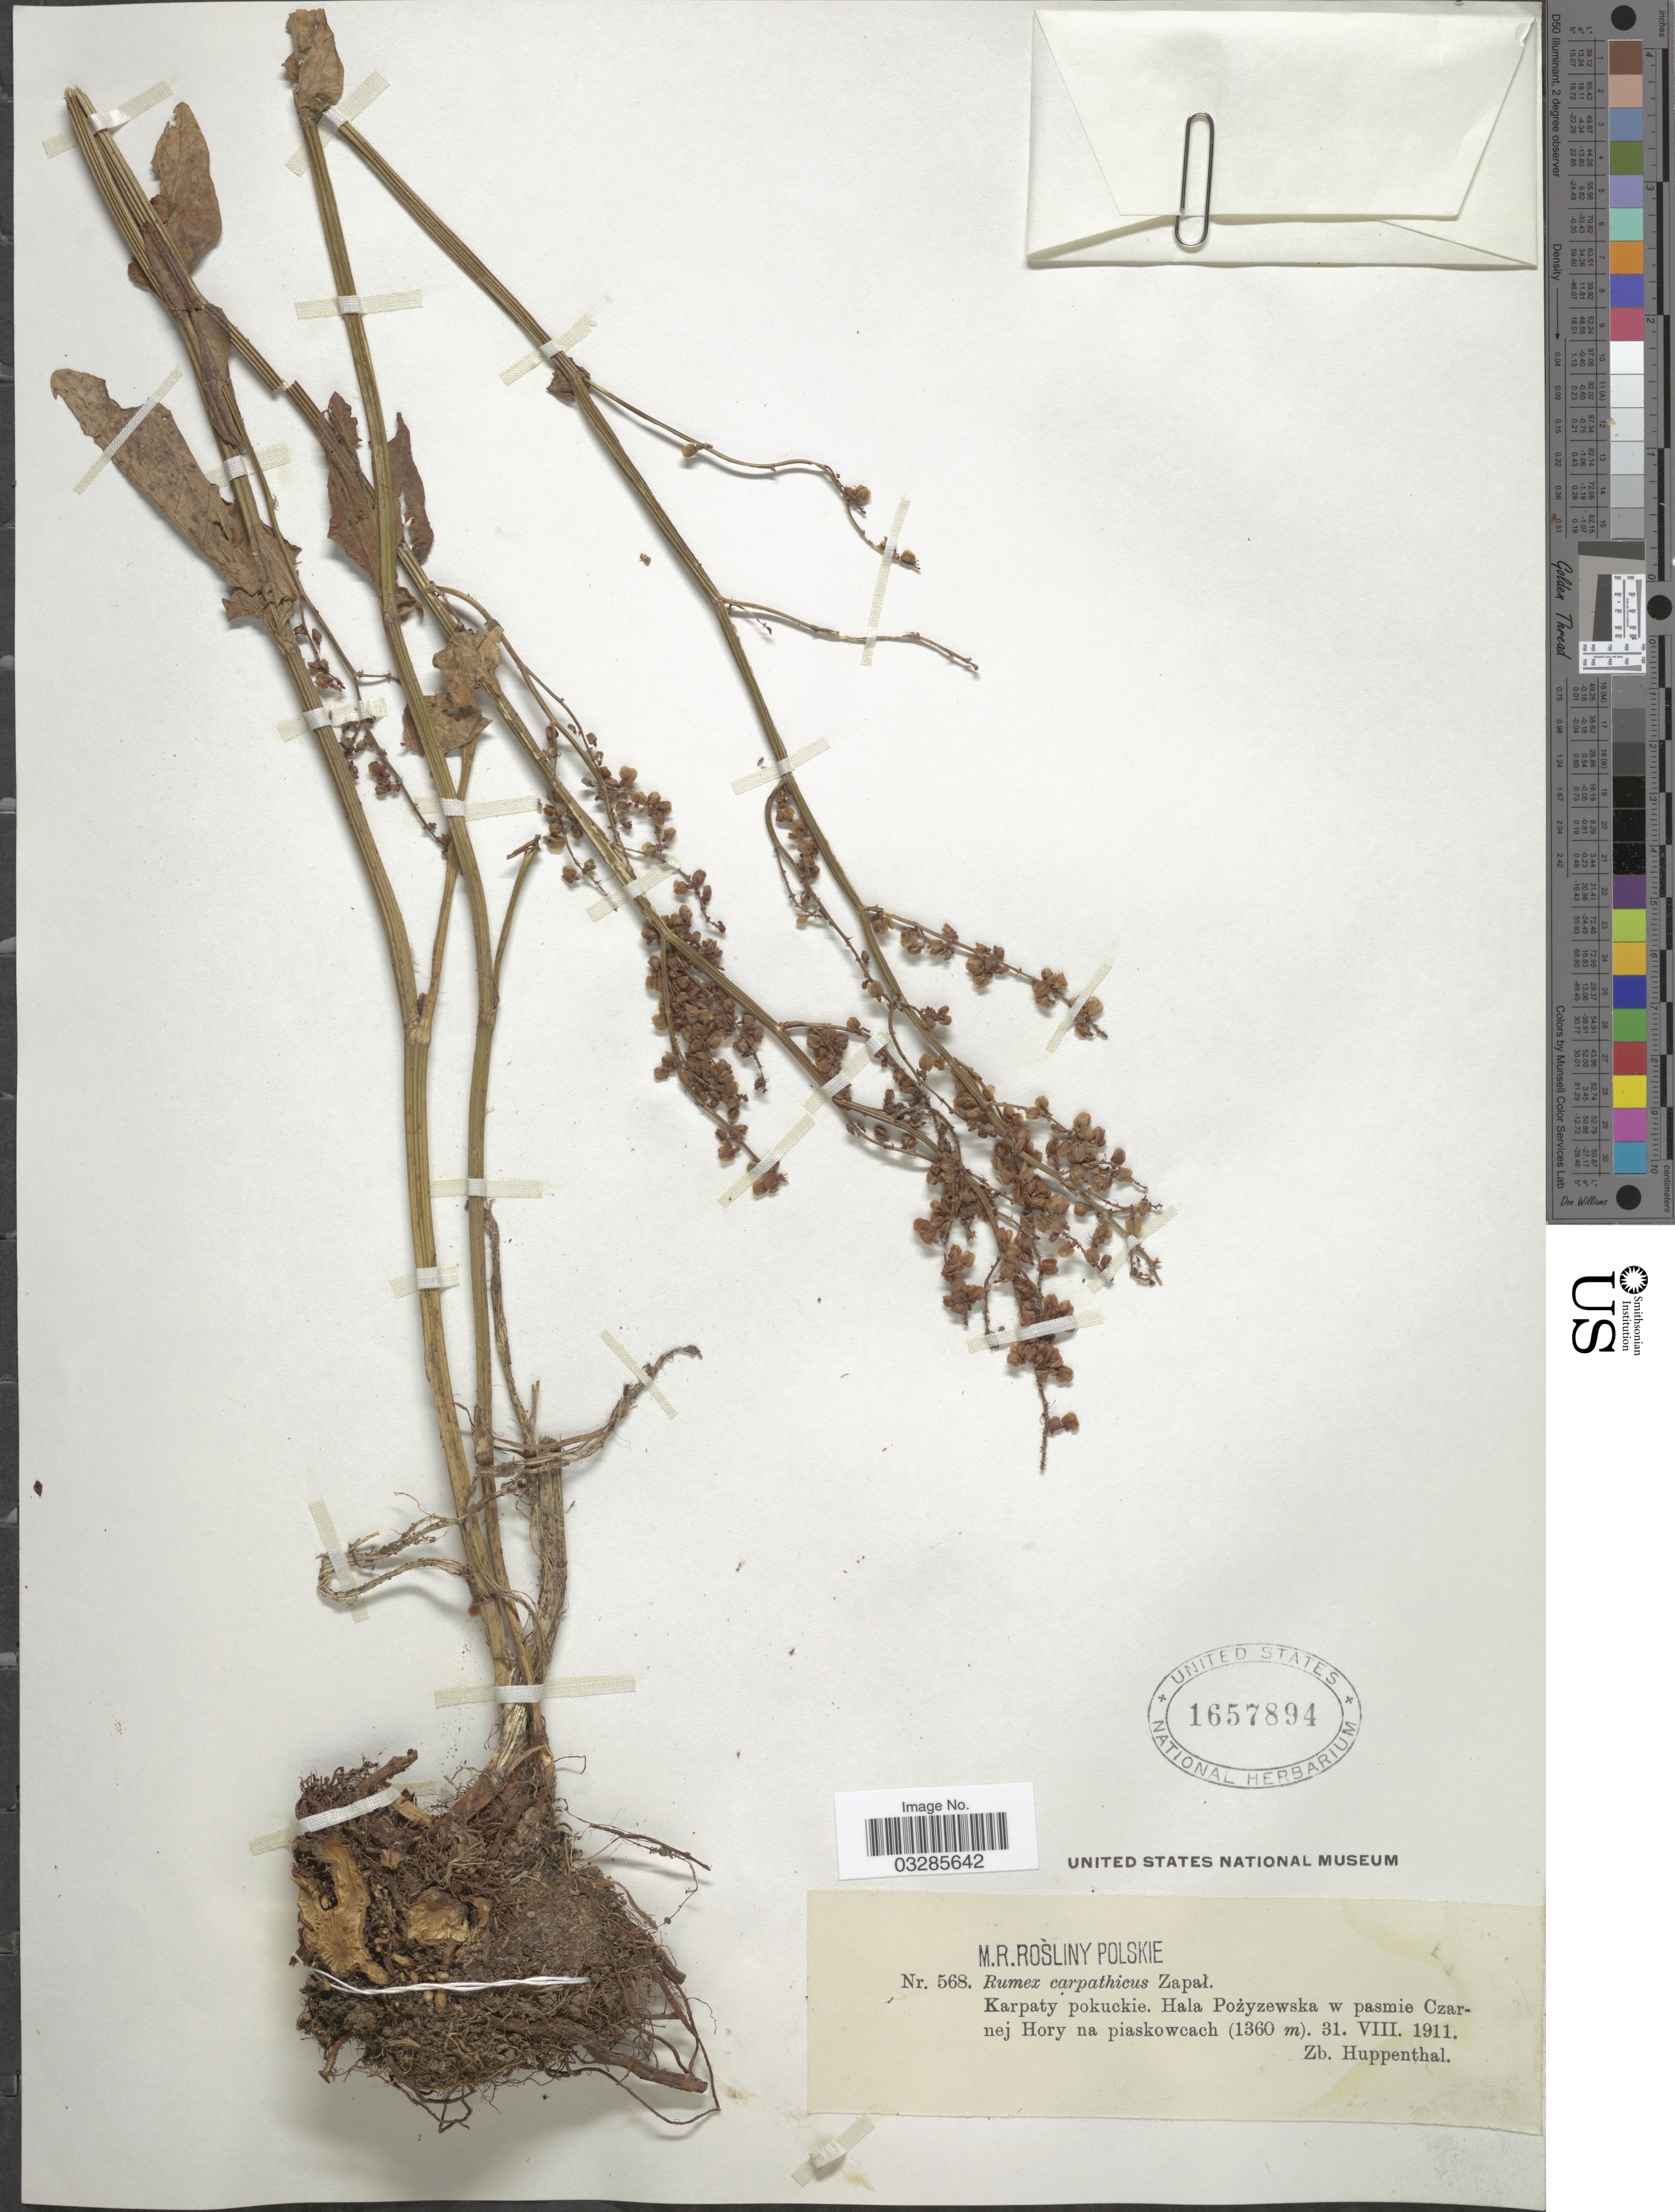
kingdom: Plantae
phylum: Tracheophyta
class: Magnoliopsida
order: Caryophyllales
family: Polygonaceae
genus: Rumex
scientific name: Rumex carpathicus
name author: (Zapal.) Zapal.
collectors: Z. Huppenthal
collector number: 568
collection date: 1911-08-31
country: Ukraine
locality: Karpaty pokuckie. Hala Poźyzewska w pasmie Czarnej Hory na piaskowcach.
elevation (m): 1360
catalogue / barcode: US 1657894